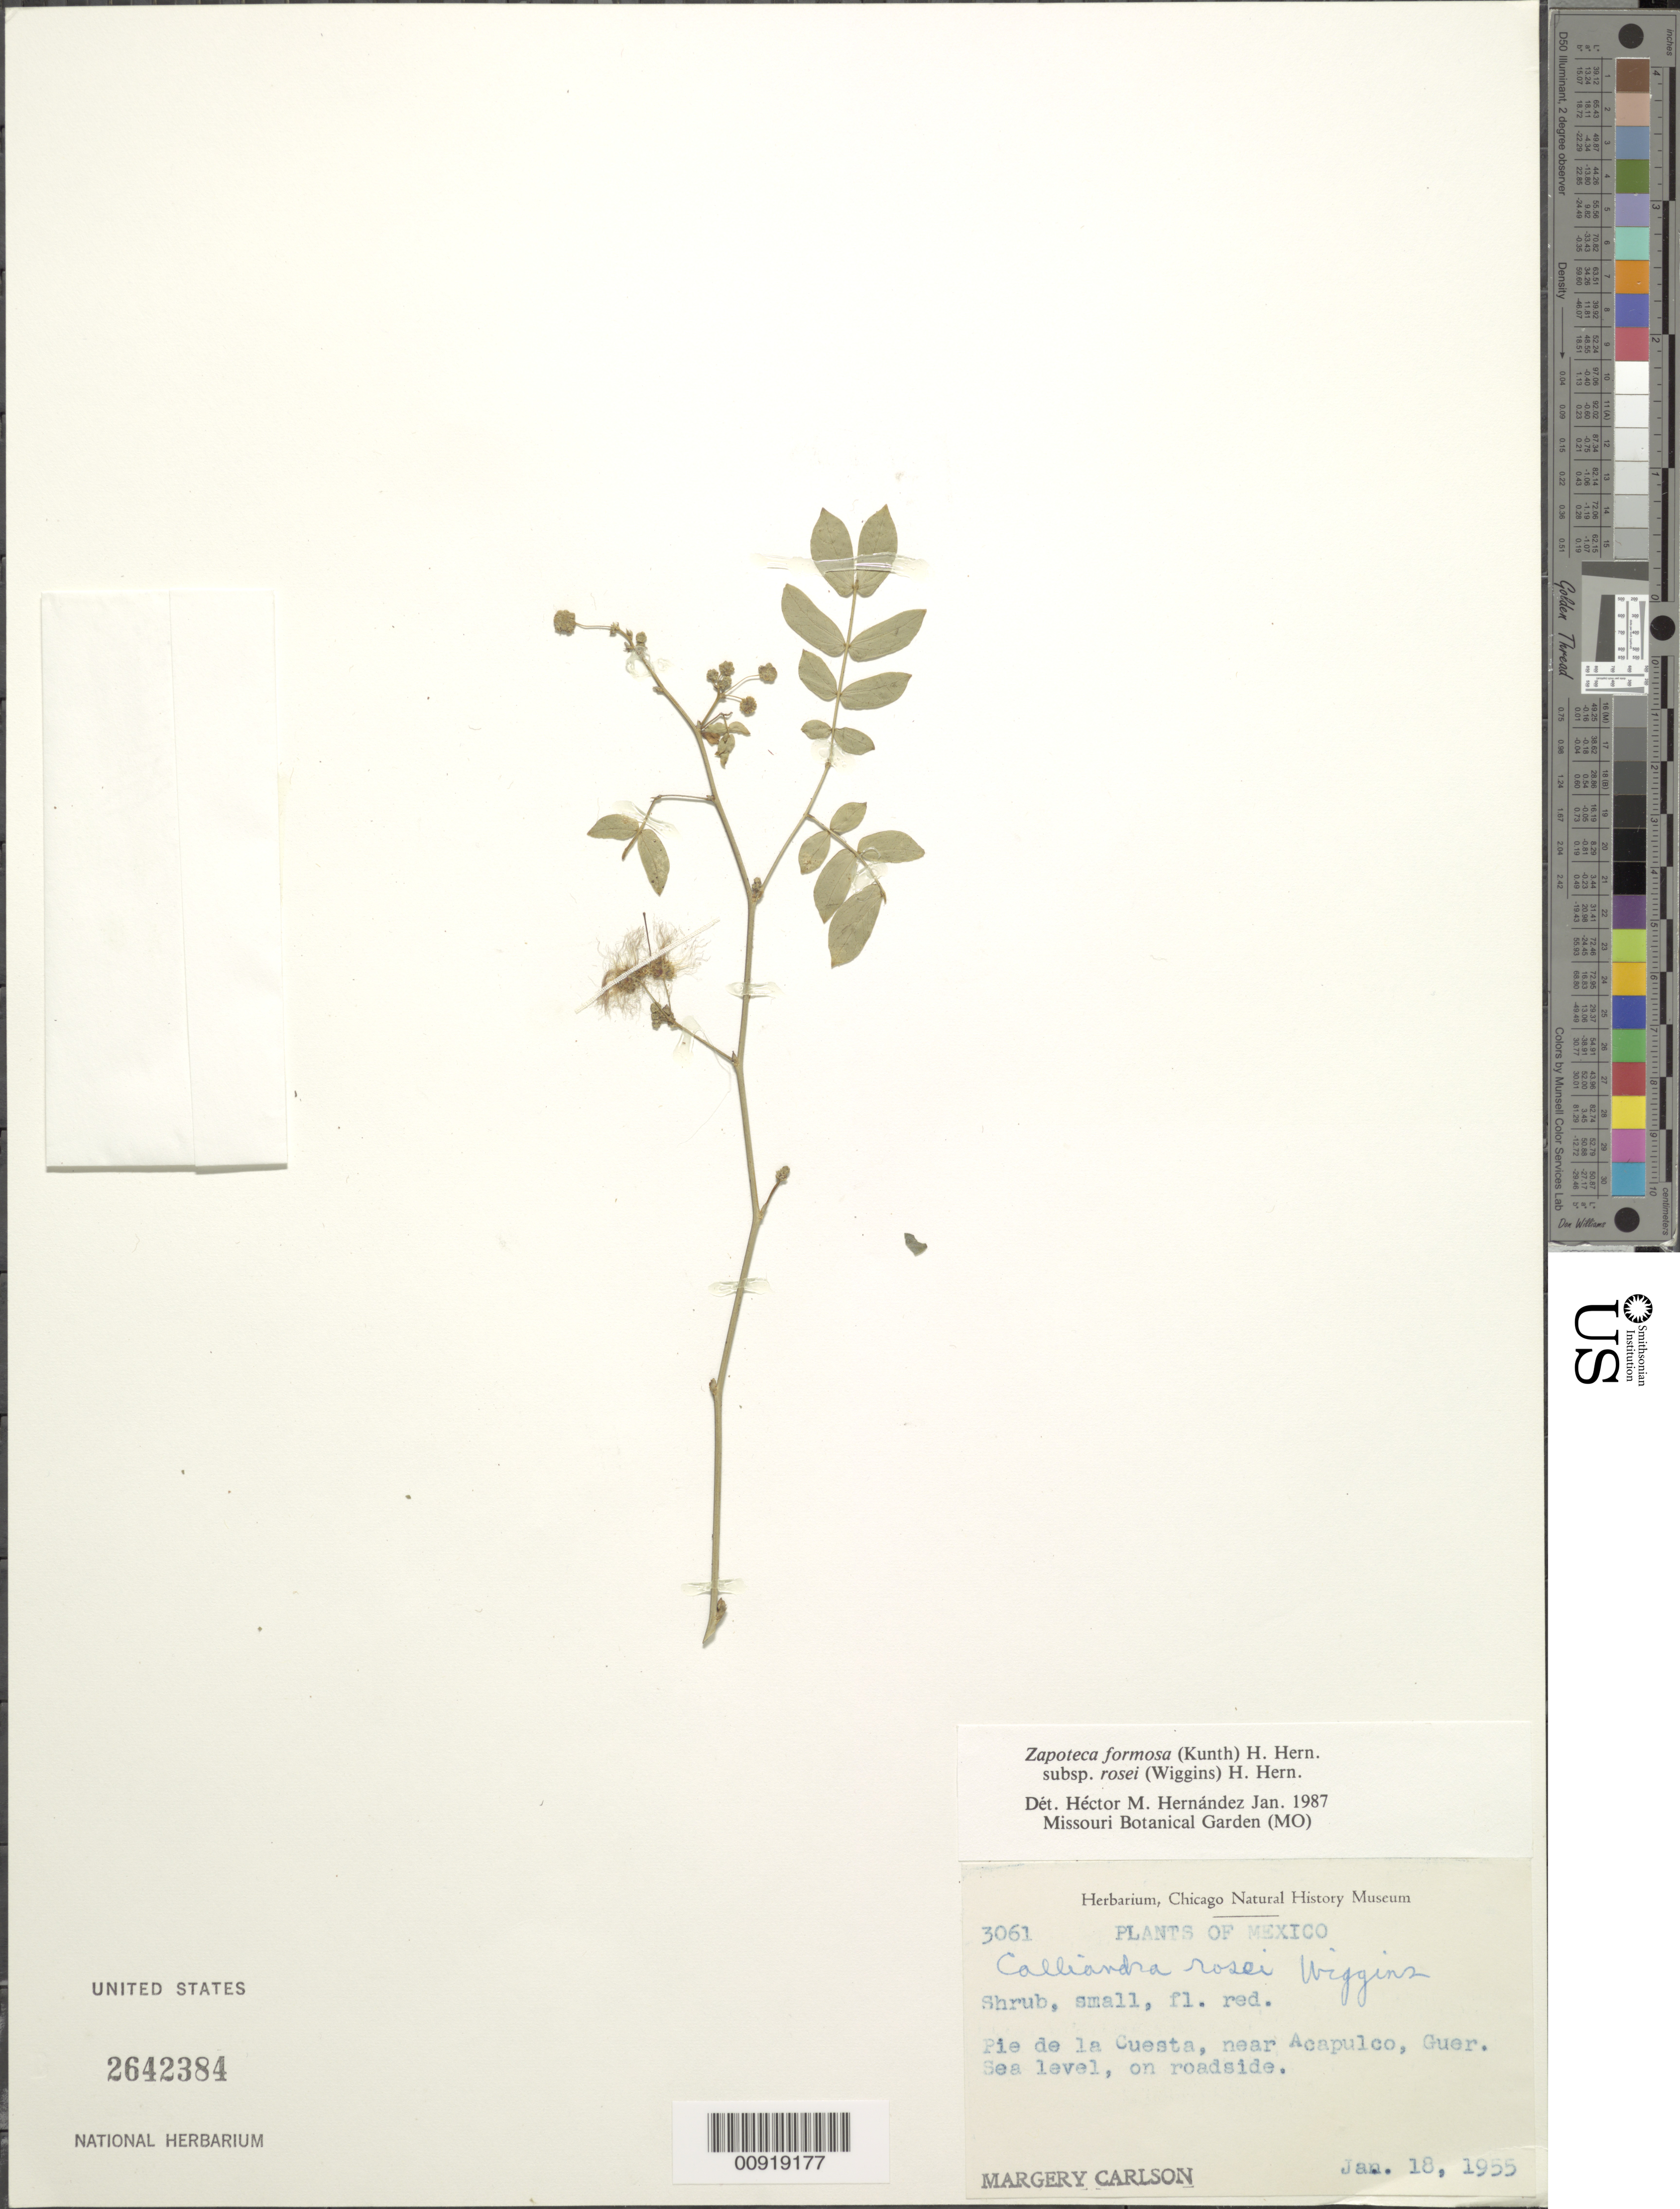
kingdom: Plantae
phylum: Tracheophyta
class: Magnoliopsida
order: Fabales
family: Fabaceae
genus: Zapoteca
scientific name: Zapoteca formosa subsp. rosei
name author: (Wiggins) H.M. Hern.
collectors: M. C. Carlson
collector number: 3061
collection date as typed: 18 Jan 1955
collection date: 1955-01-18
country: Mexico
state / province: Guerrero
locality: Pie de la Cuesta, near Acapulco, Guerrero.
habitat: On roadside.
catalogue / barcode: US 2642384